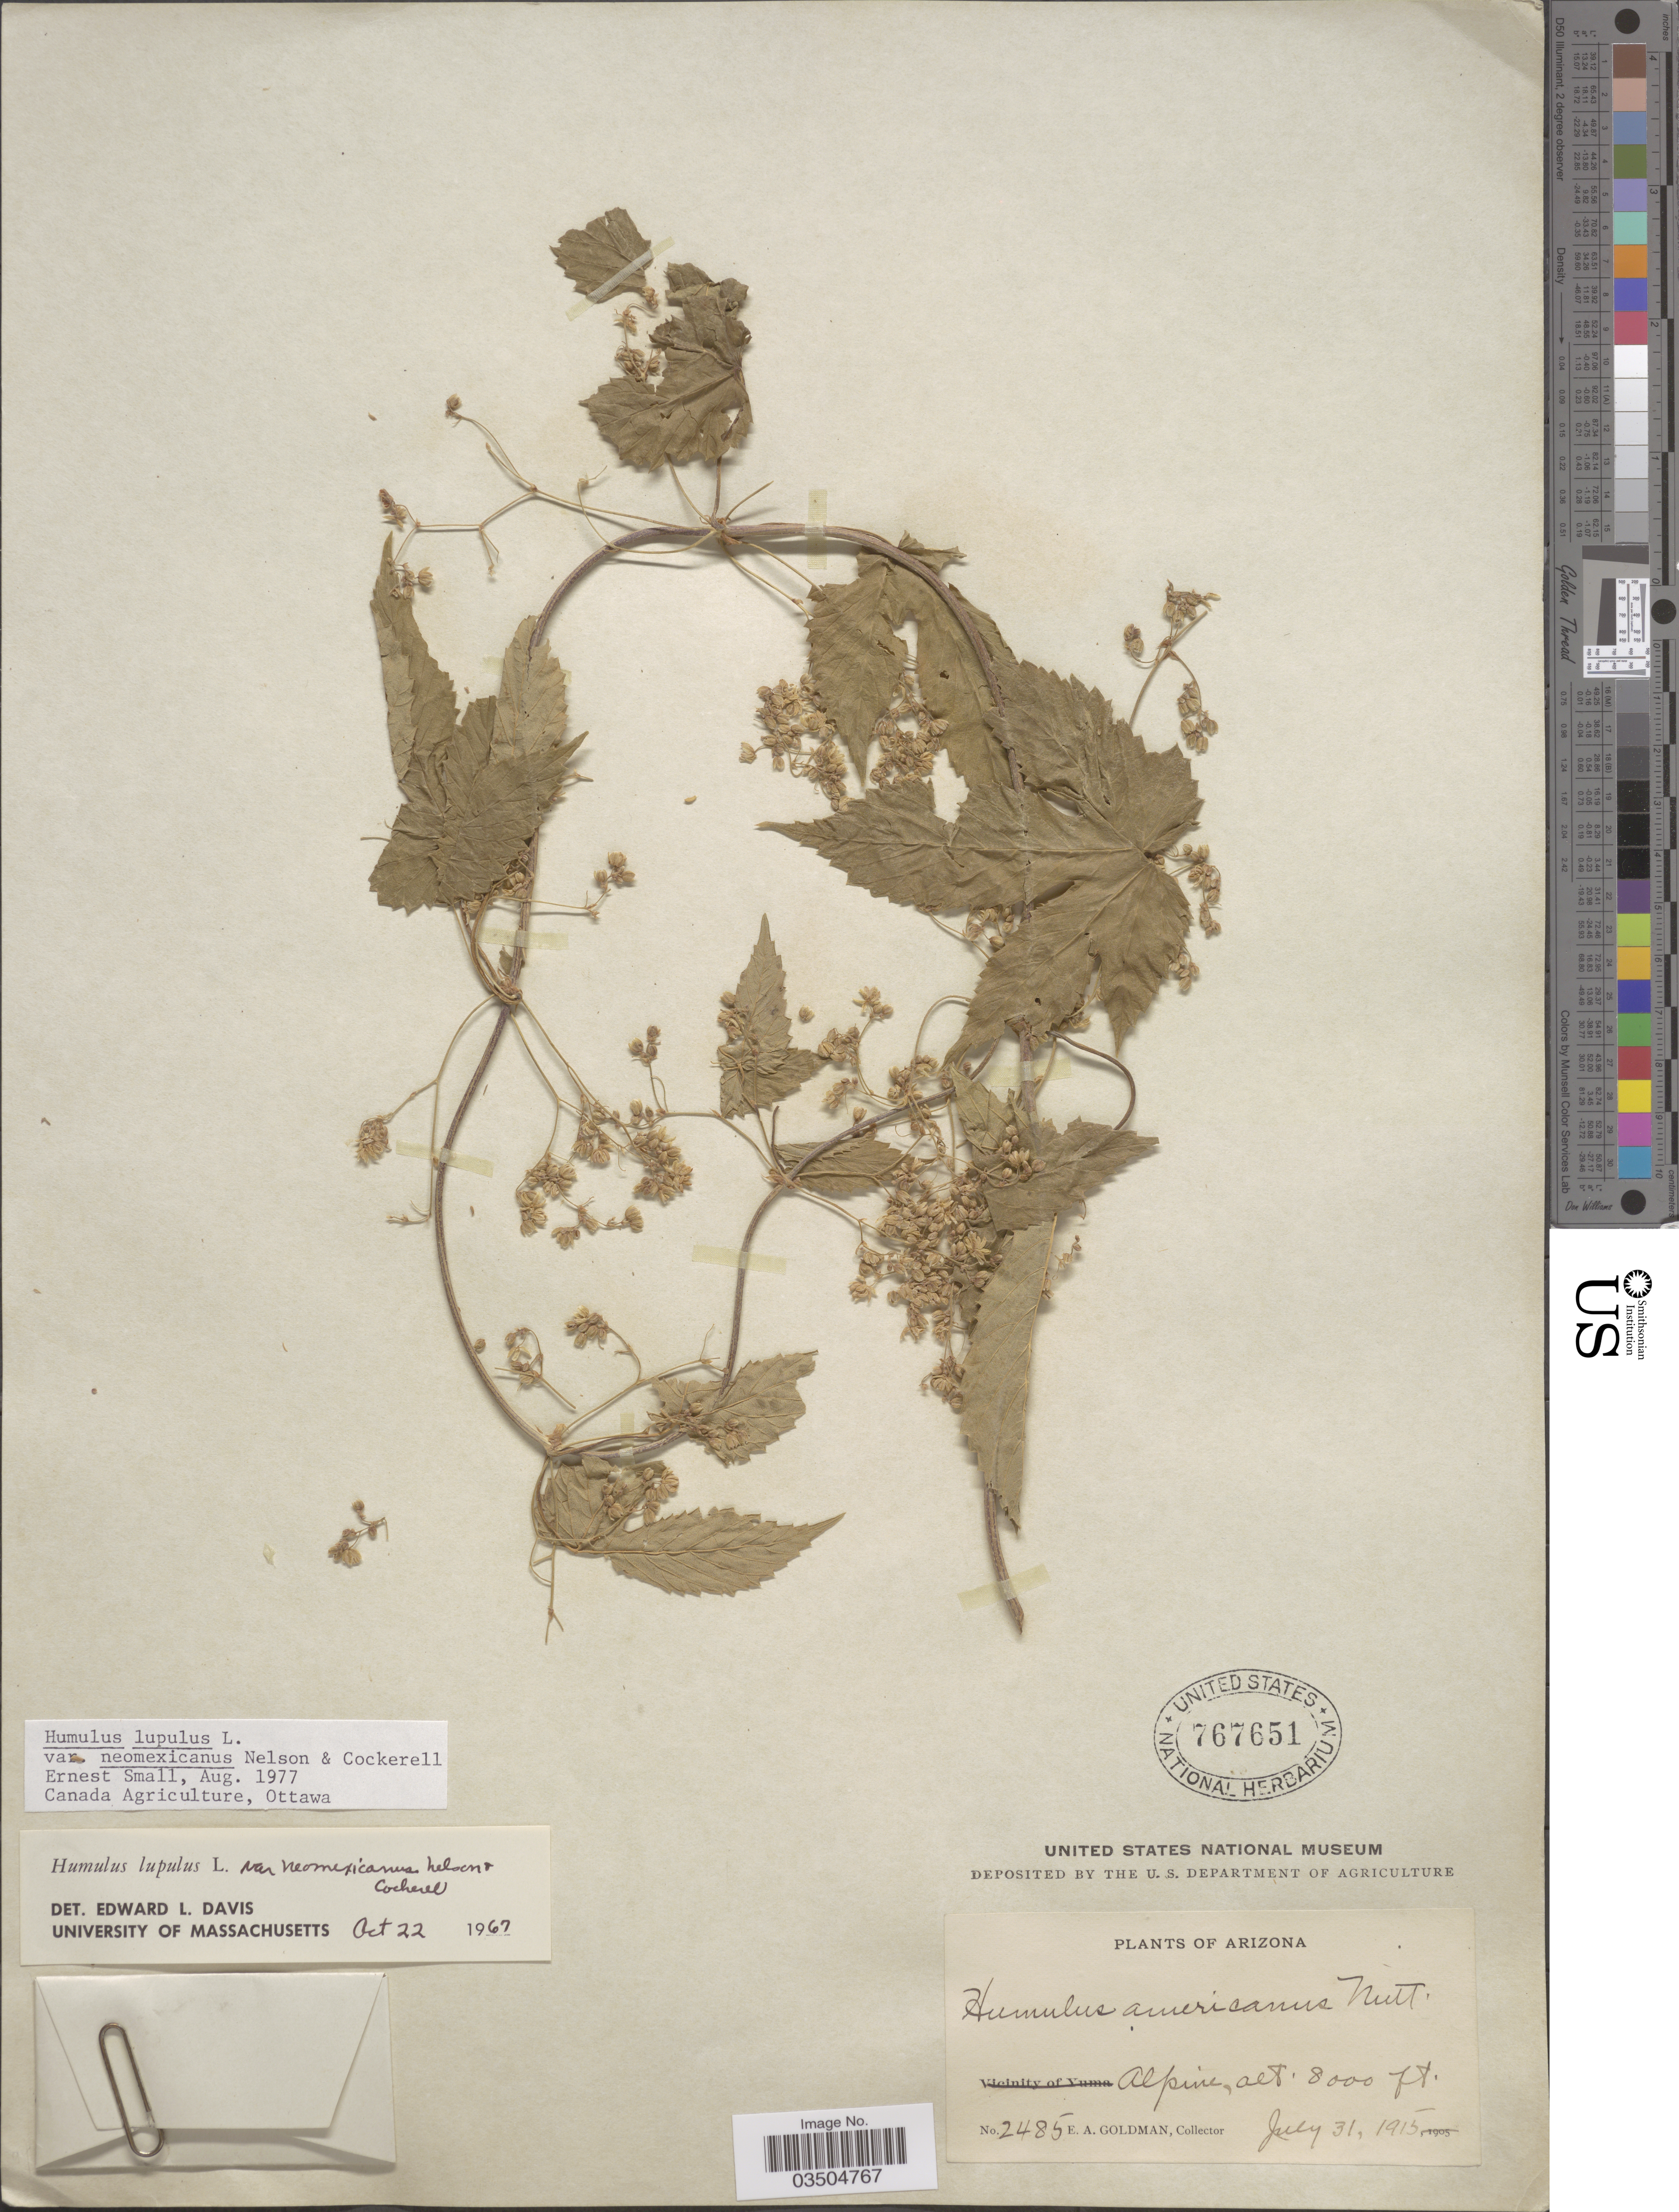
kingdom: Plantae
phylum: Tracheophyta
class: Magnoliopsida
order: Rosales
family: Cannabaceae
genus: Humulus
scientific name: Humulus neomexicanus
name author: (A. Nelson & Cockerell) Rydb.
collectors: E. A. Goldman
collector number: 2485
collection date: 1915-07-31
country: United States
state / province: Arizona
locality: Alpine.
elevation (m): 2438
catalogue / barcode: US 767651